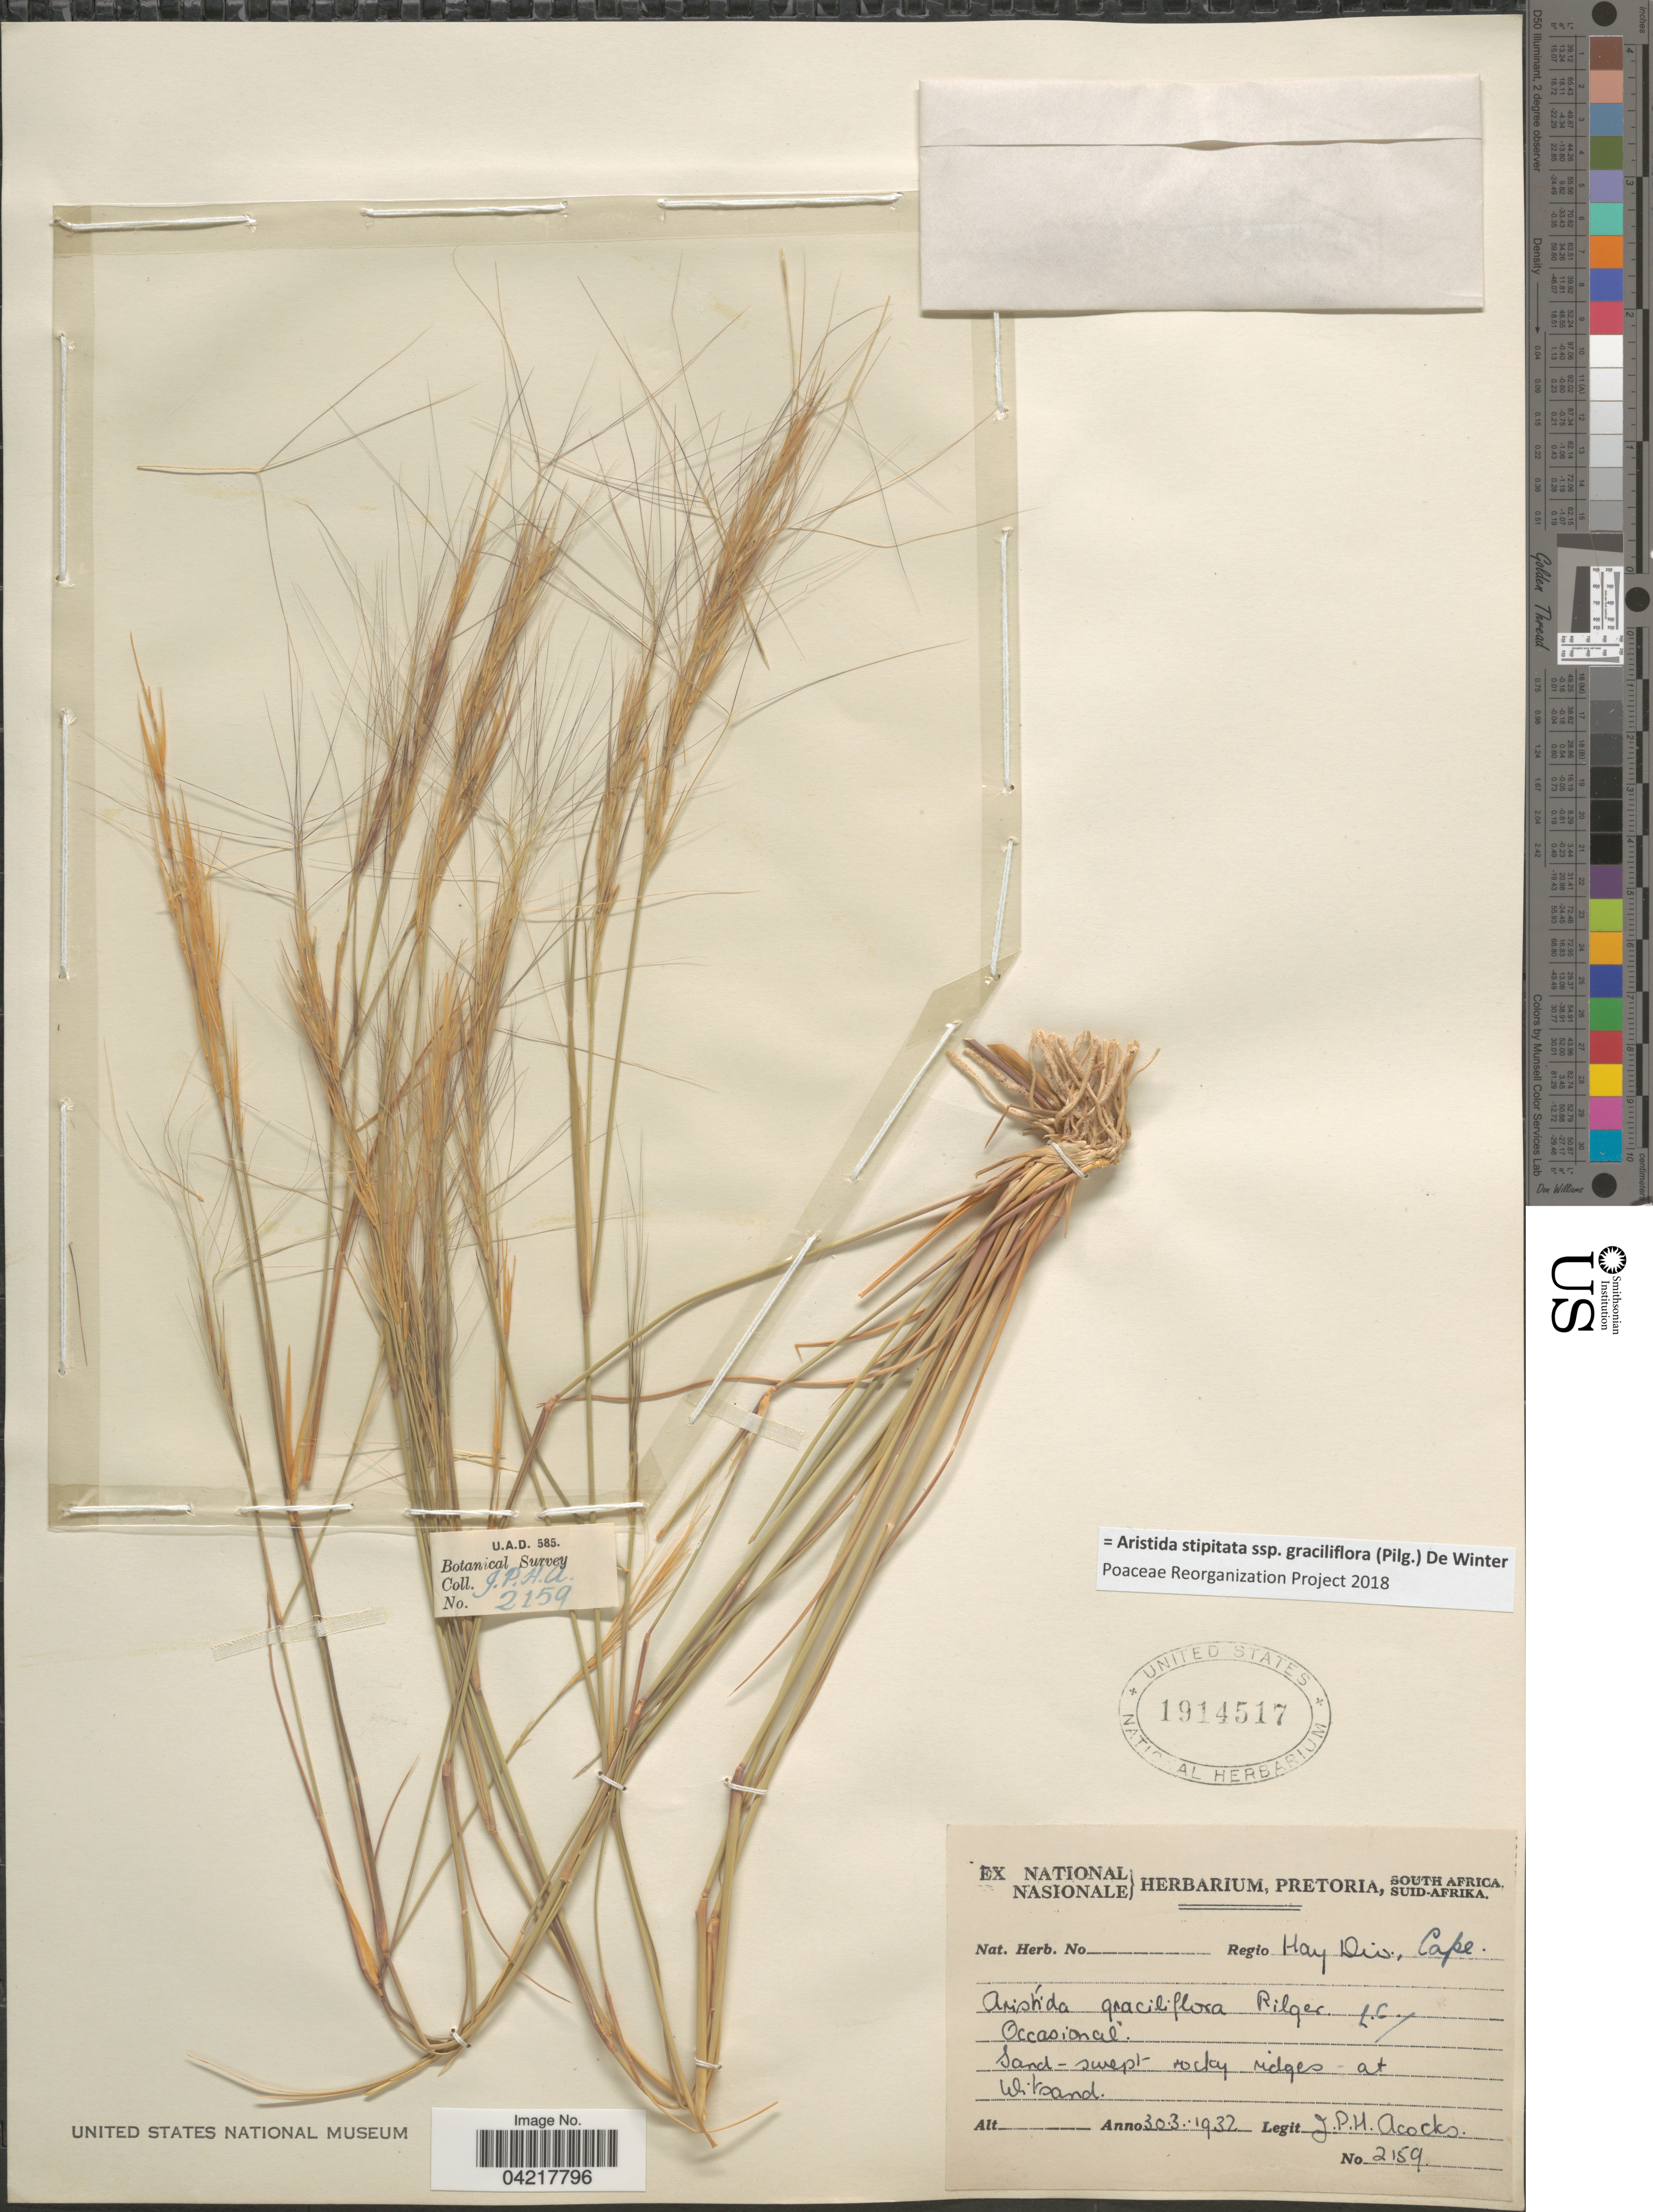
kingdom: Plantae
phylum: Tracheophyta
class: Liliopsida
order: Poales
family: Poaceae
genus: Aristida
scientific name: Aristida stipitata var. graciliflora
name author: (Pilg.) De Winter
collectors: J. P. Acocks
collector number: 2159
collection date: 1932-03-30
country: South Africa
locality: Regio Hay Div., Cape. Sand-swept rocky ridges at Witsand.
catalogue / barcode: US 1914517